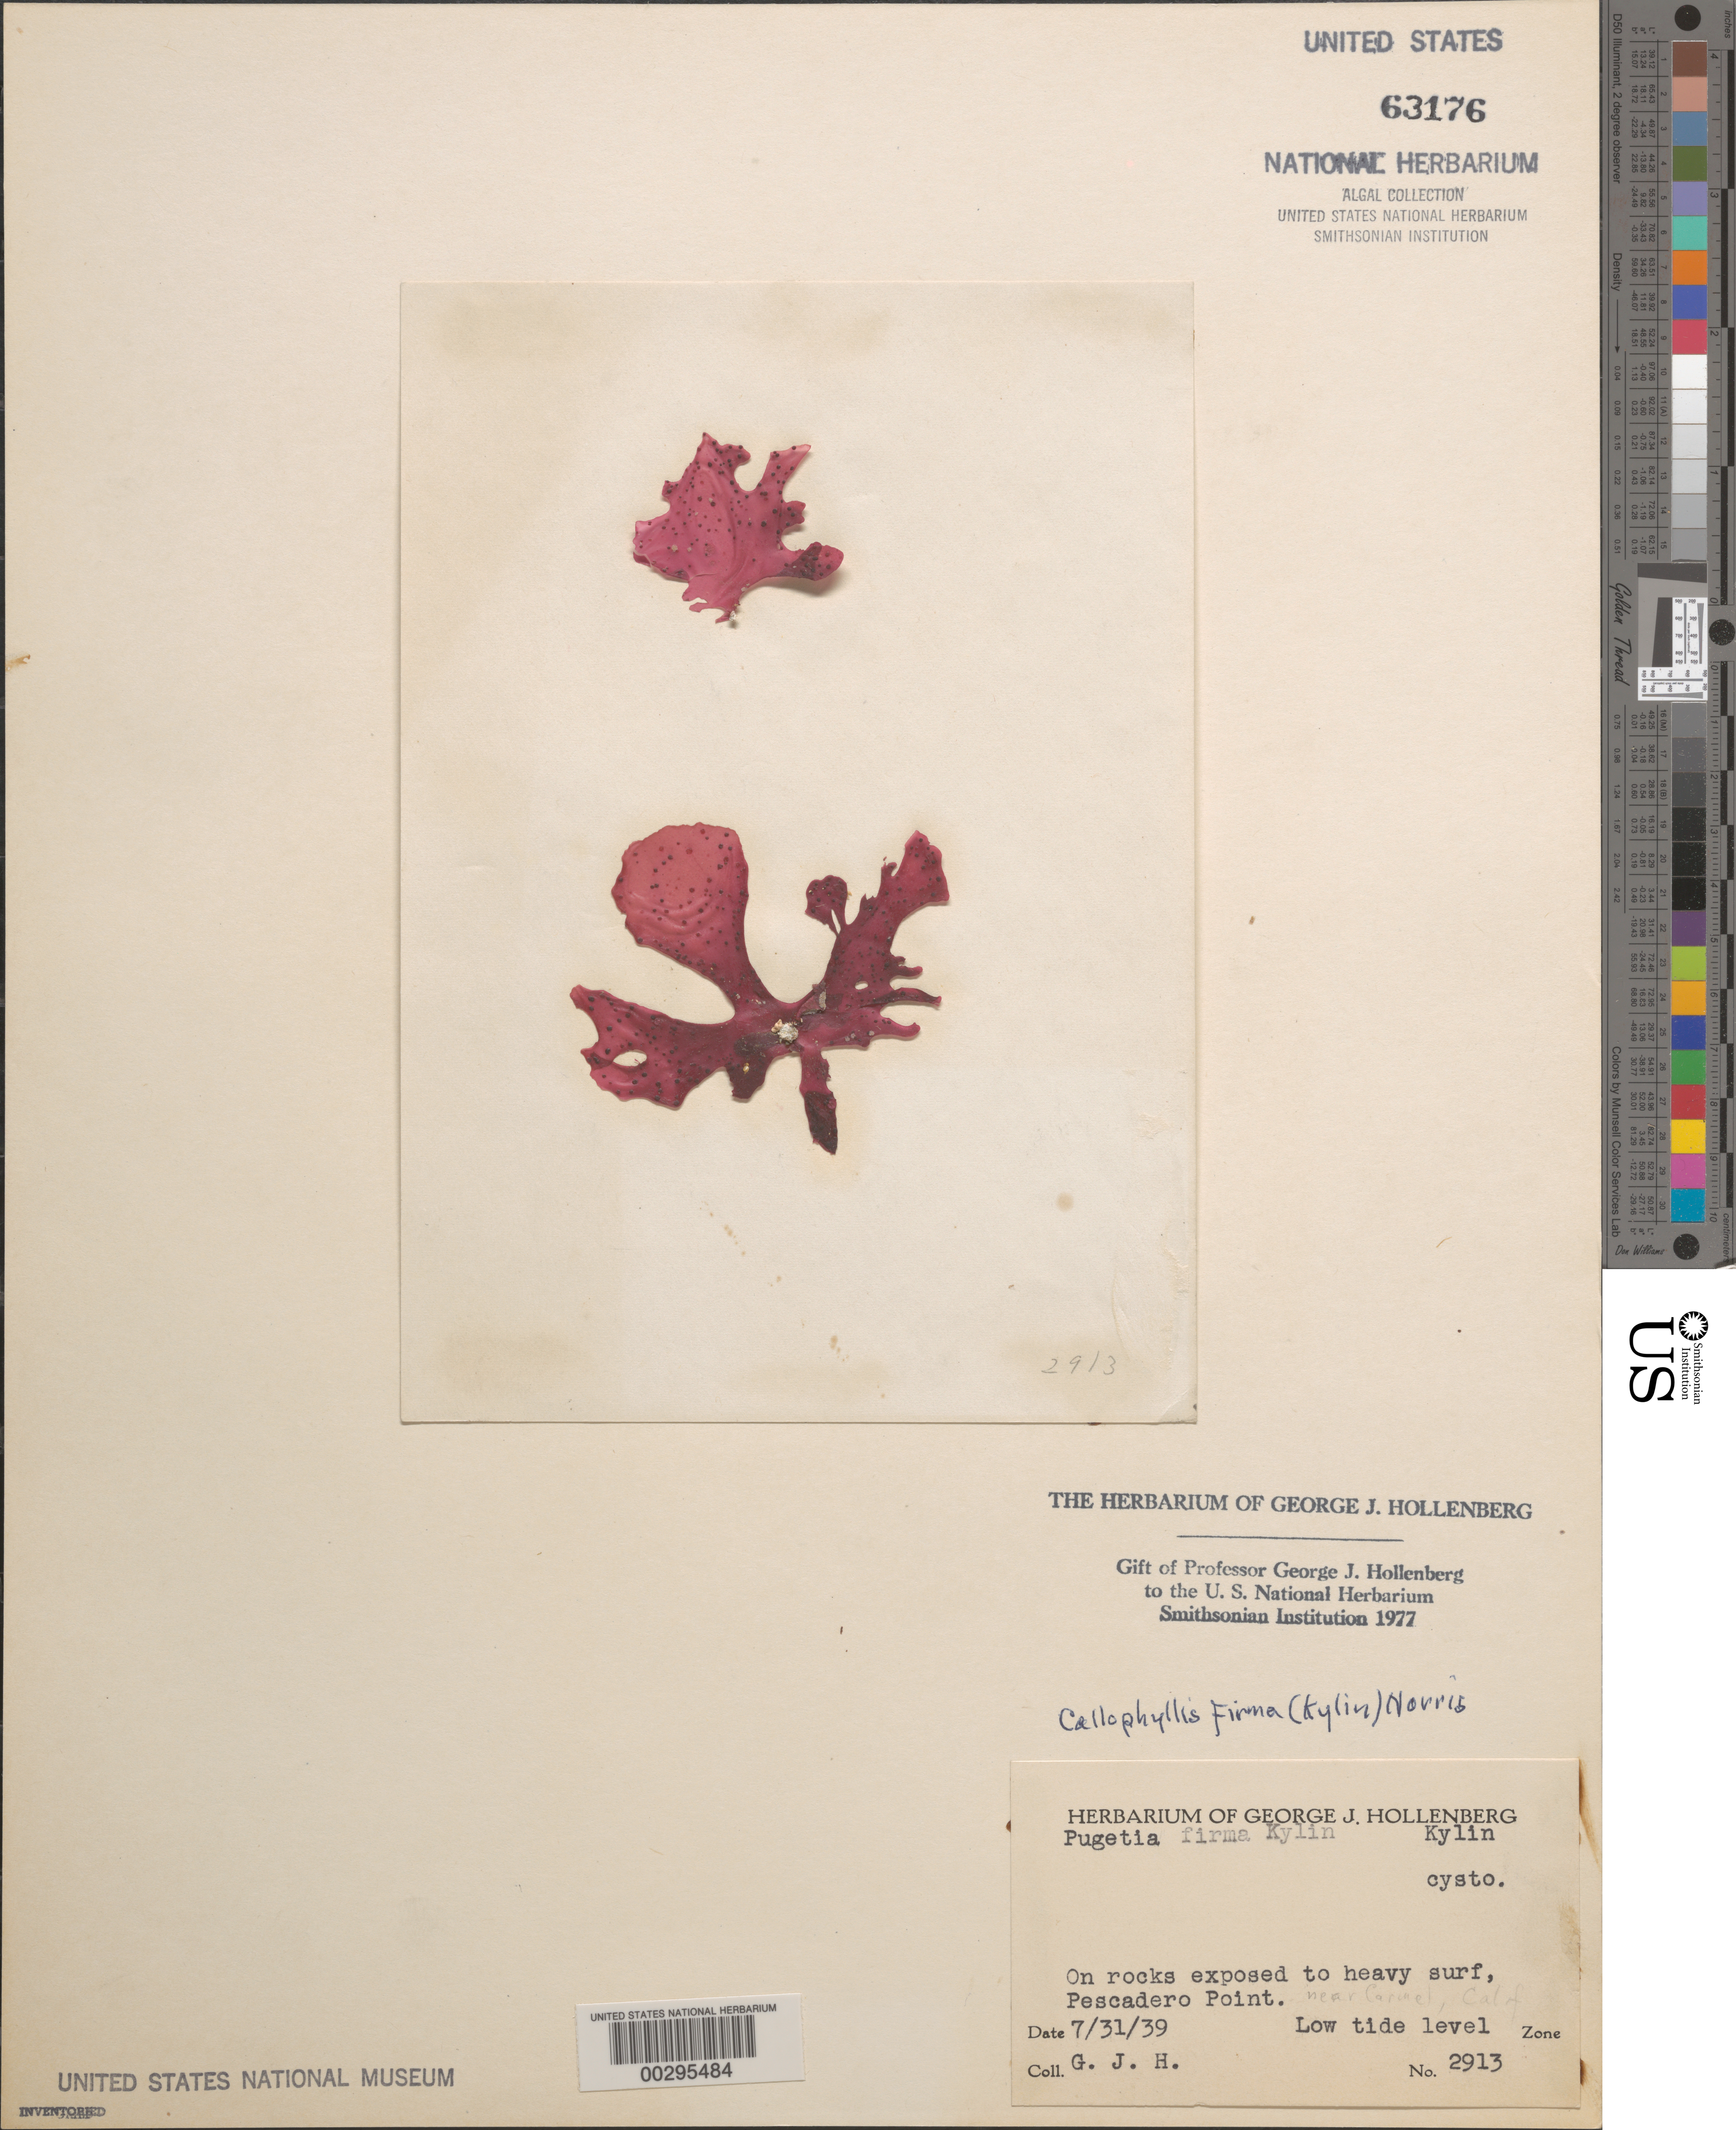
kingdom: Plantae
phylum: Rhodophyta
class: Florideophyceae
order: Gigartinales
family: Kallymeniaceae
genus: Salishia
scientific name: Salishia firma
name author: (Kylin) Clarkston & G.W. Saunders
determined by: Algae name updating Project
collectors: G. Hollenberg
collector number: GJH 2913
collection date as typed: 31 Jul 1939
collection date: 1939-07-31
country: United States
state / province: California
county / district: Monterey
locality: Pescadero Point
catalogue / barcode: US 63176